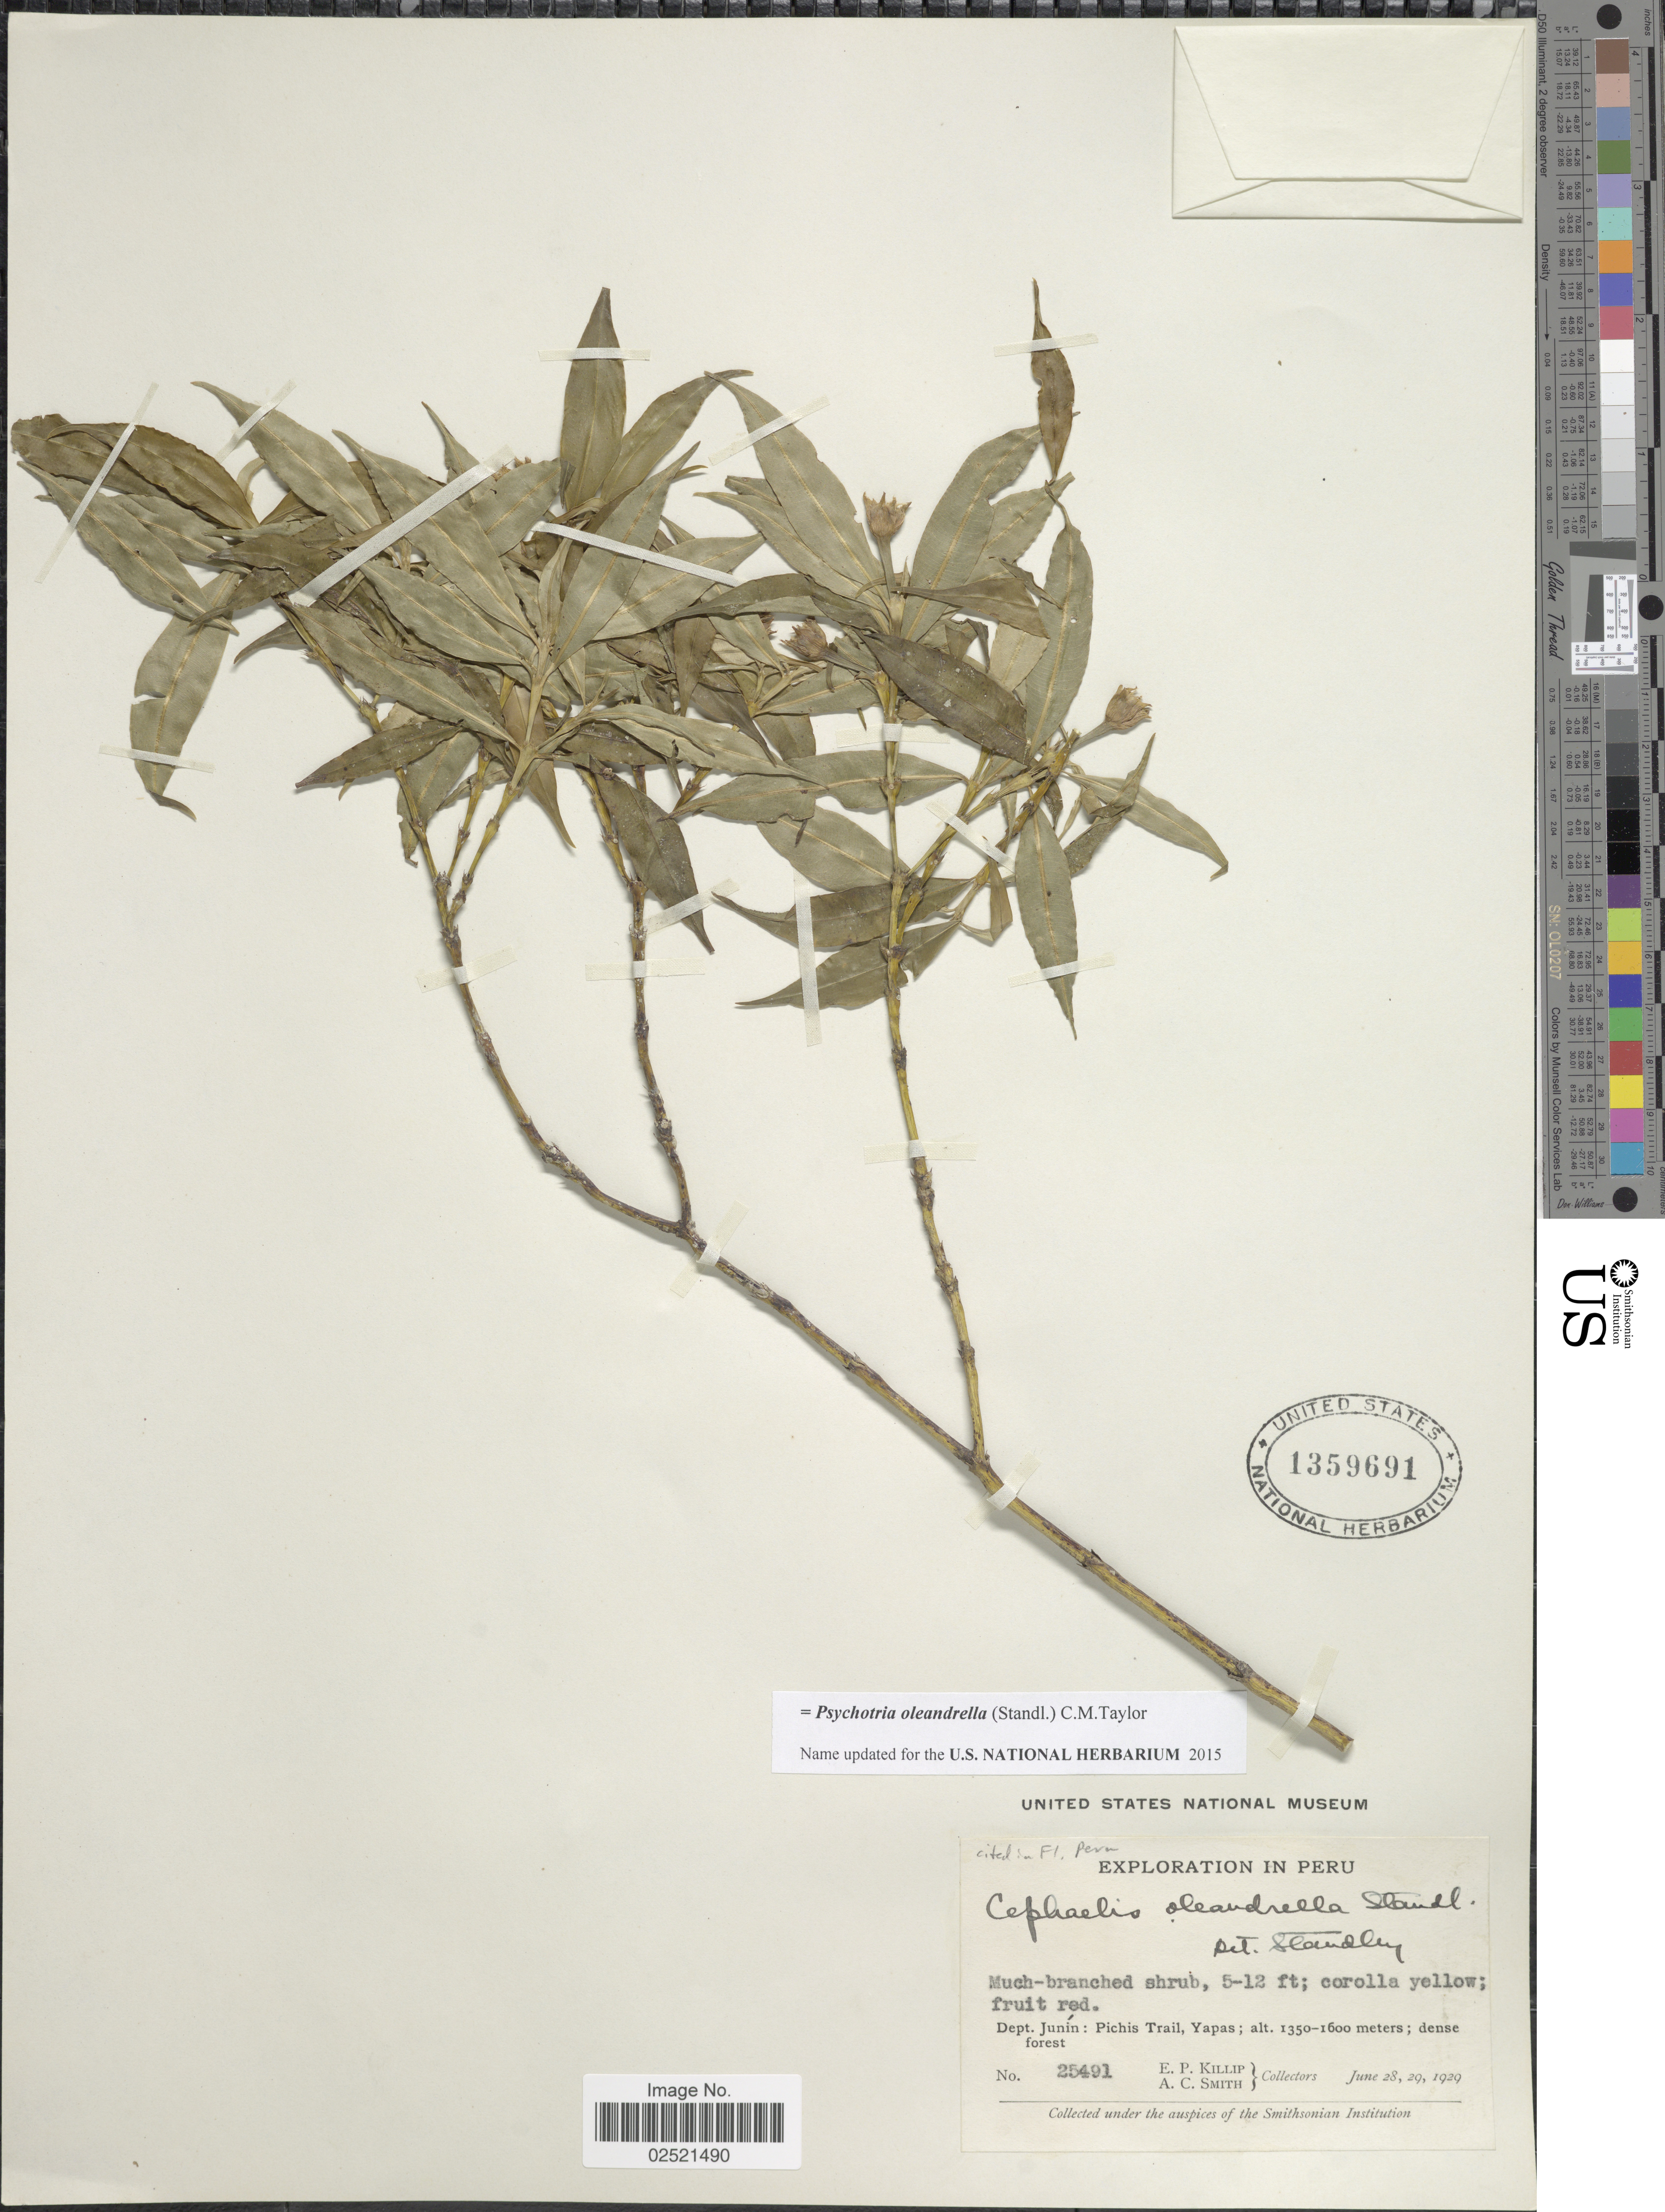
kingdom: Plantae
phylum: Tracheophyta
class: Magnoliopsida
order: Gentianales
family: Rubiaceae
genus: Psychotria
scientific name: Psychotria oleandrella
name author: (Standl.) C.M. Taylor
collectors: E. P. Killip & A. C. Smith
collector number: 25491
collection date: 1929-06-28/1929-06-29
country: Peru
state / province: Junín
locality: Pichis Trail, Yapas.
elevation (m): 1350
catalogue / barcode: US 1359691